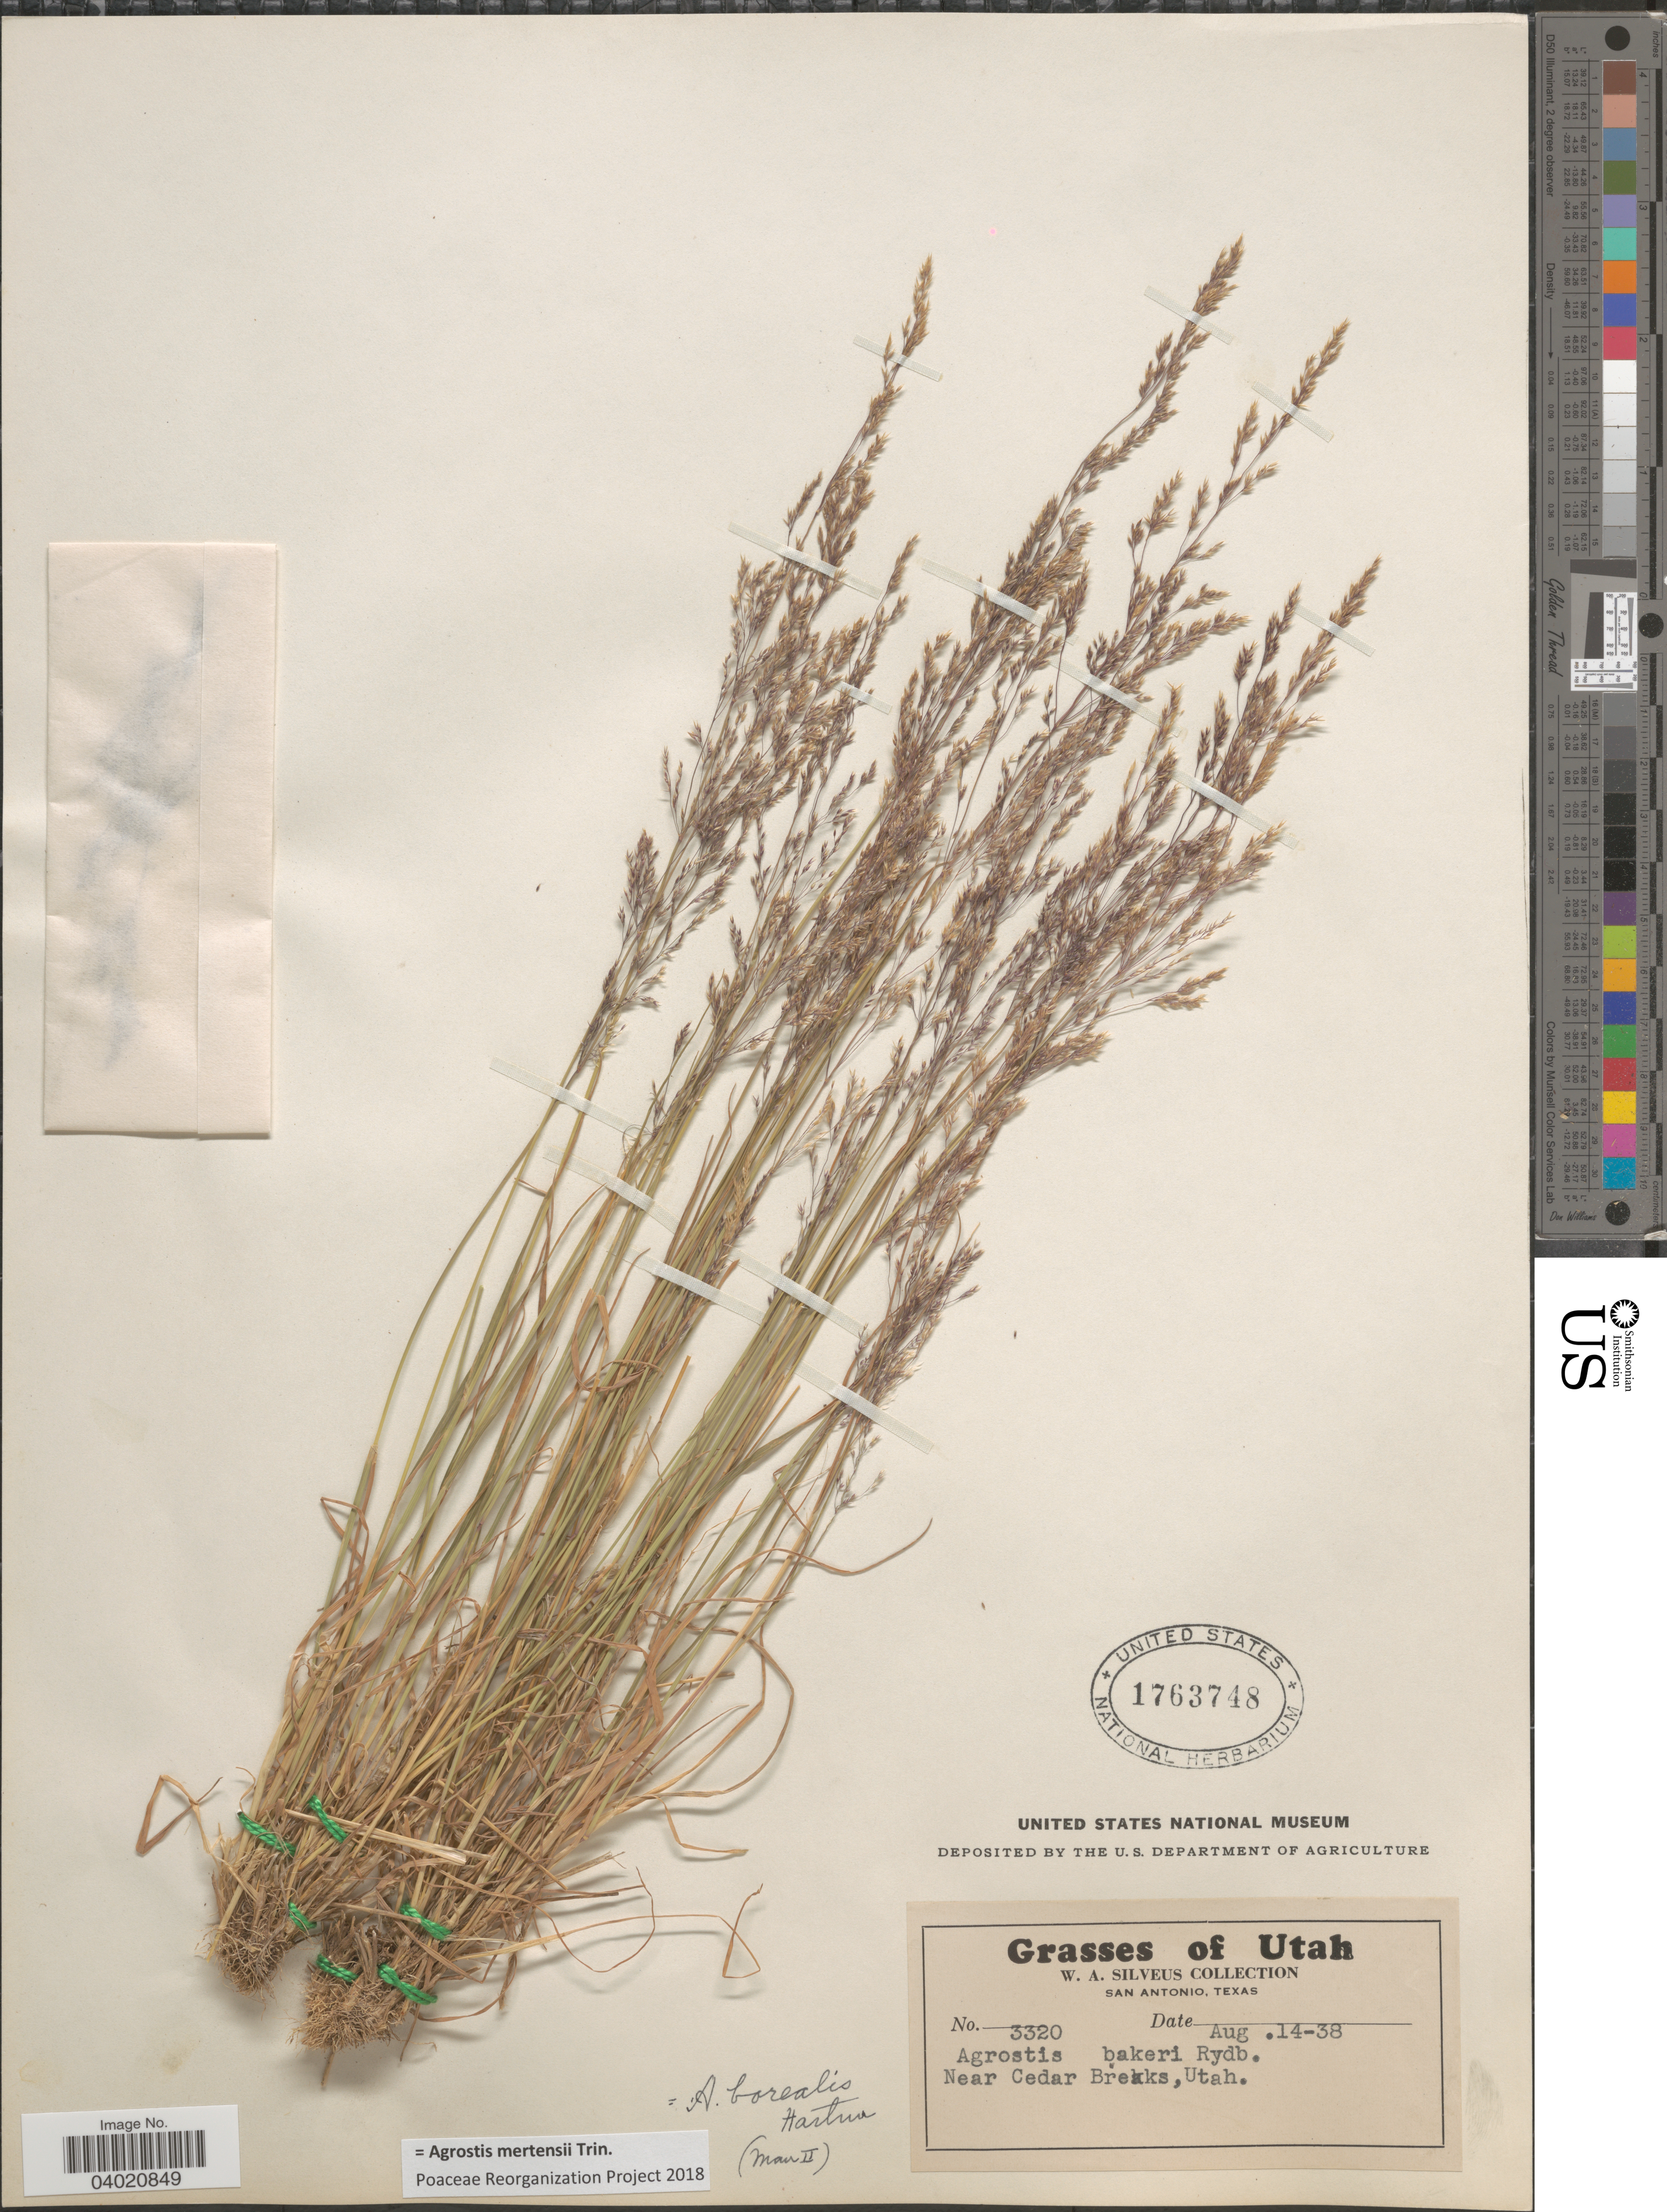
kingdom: Plantae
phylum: Tracheophyta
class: Liliopsida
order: Poales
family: Poaceae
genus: Agrostis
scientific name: Agrostis mertensii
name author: Trin.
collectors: W. Silveus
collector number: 3320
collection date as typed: Transcribed d/m/y: 14/8/38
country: United States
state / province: Utah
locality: Near Cedar Breaks.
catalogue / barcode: US 1763748